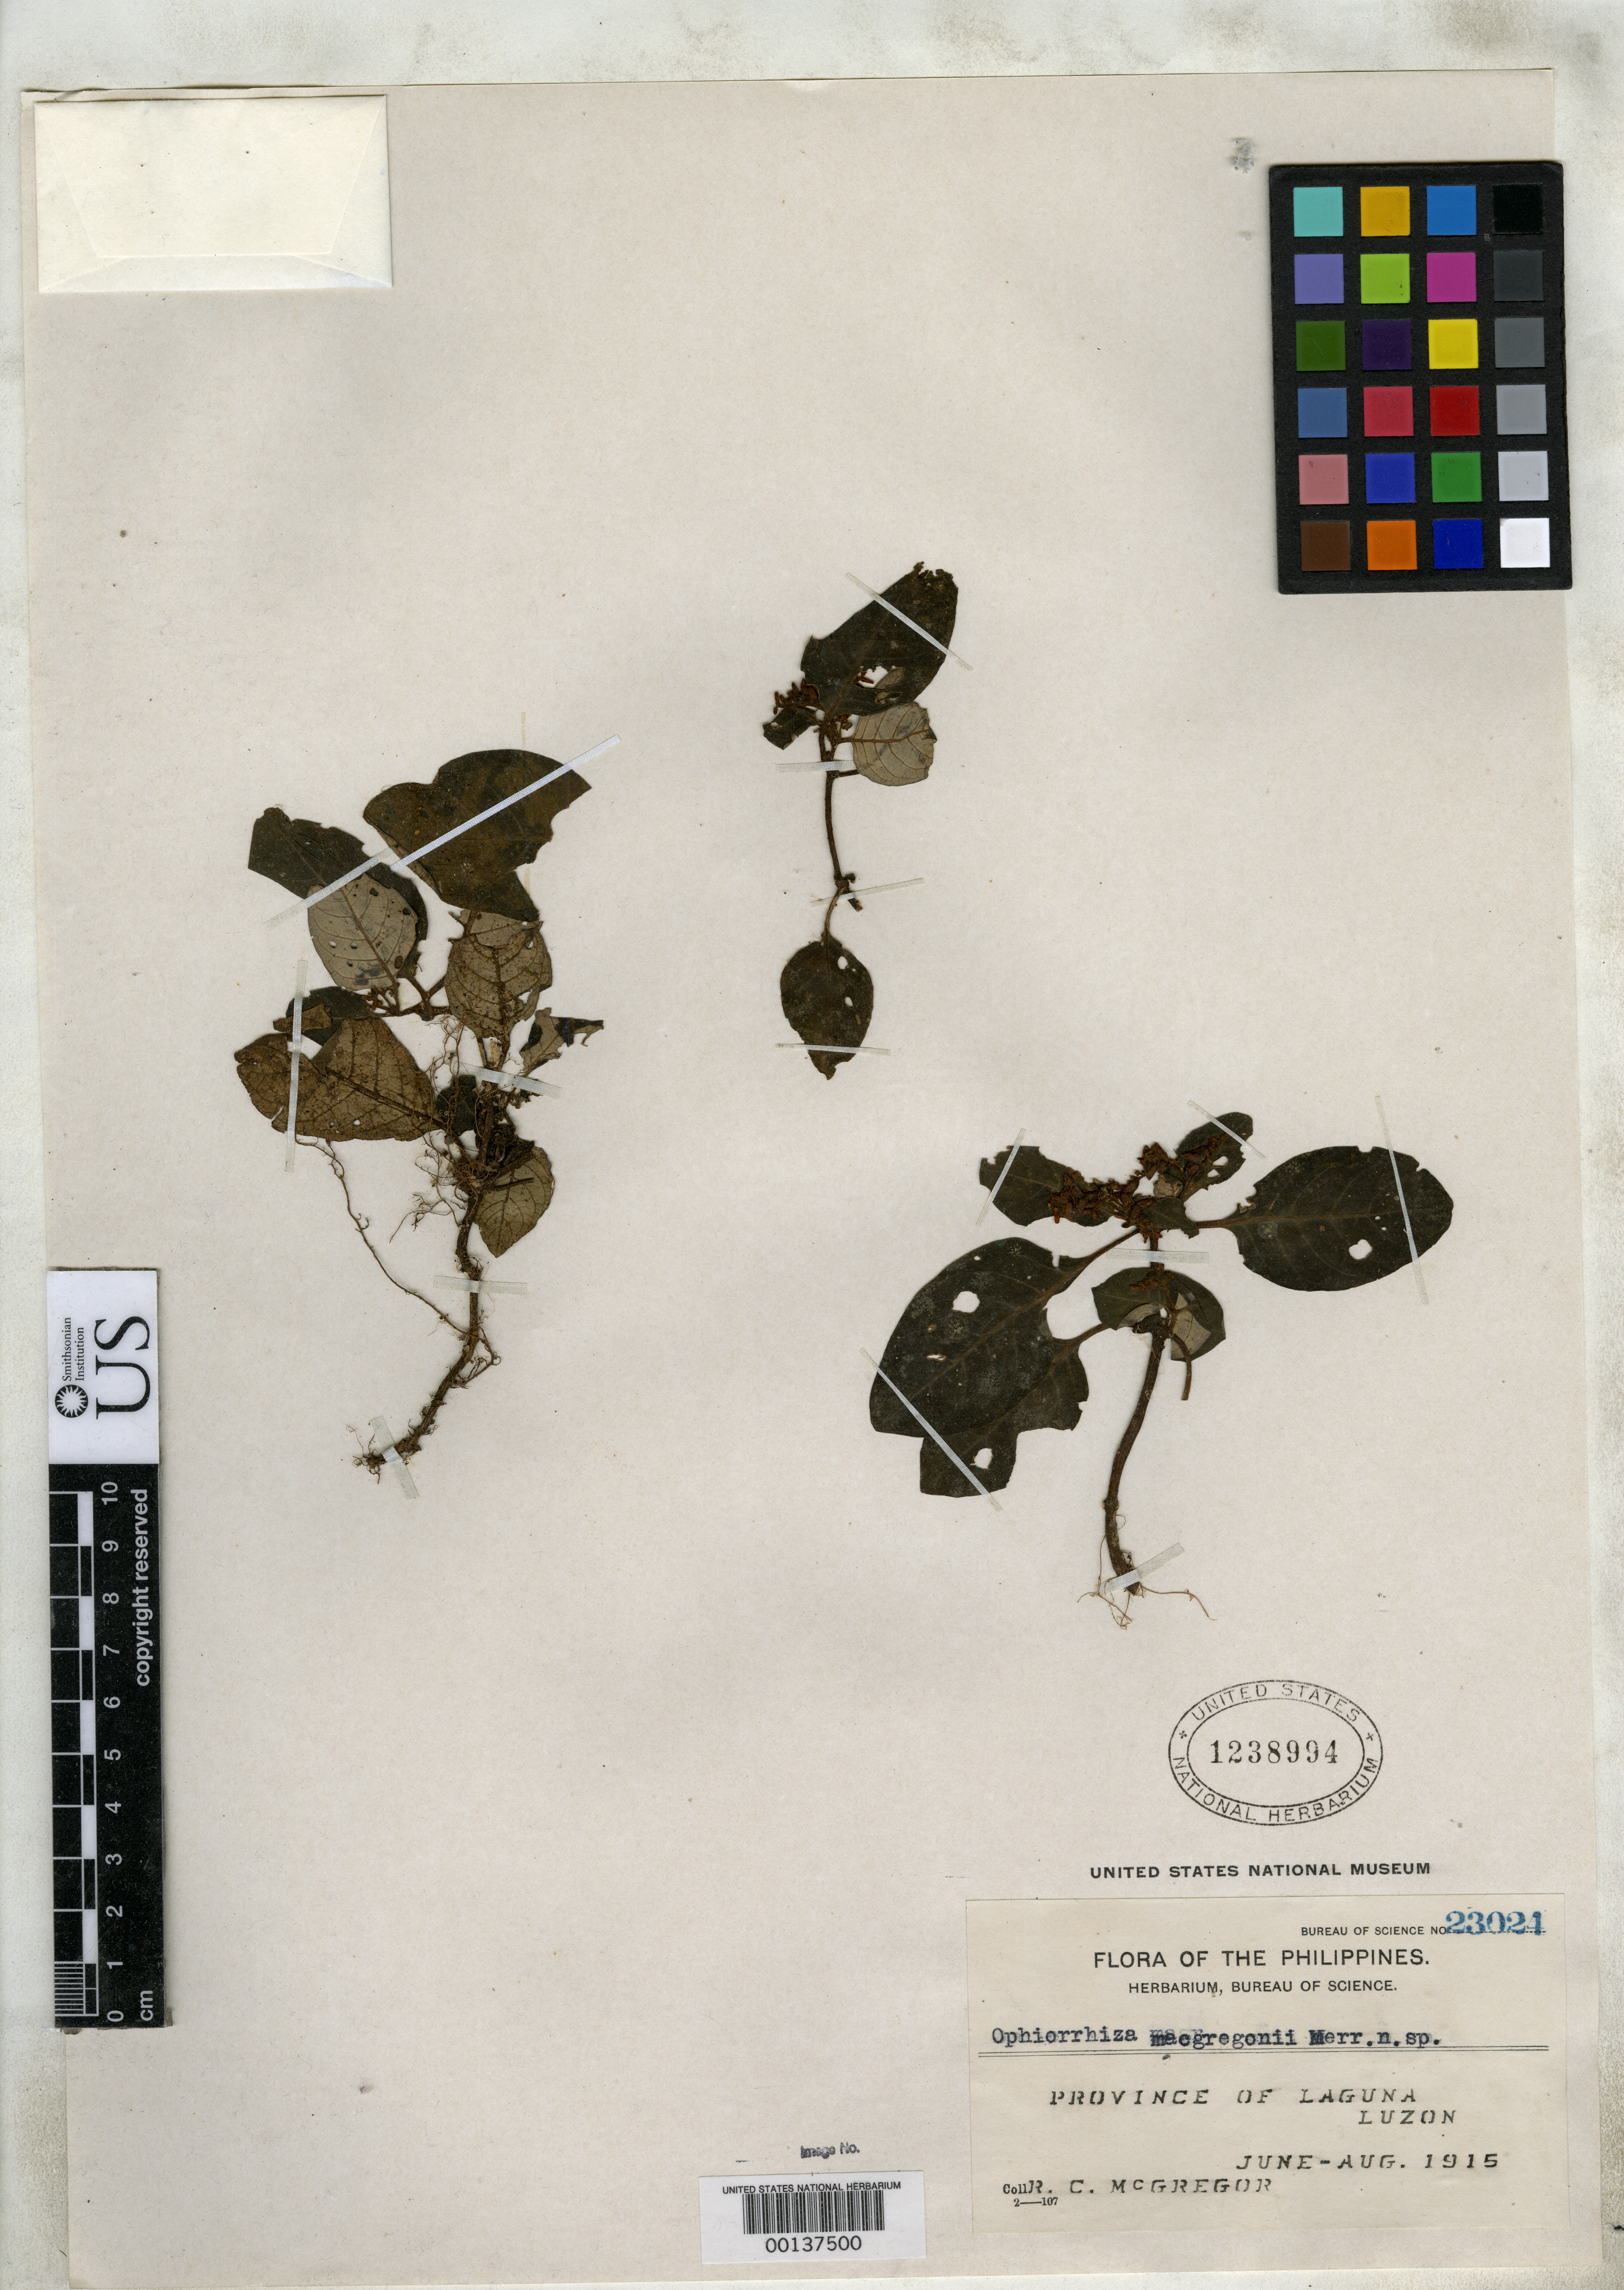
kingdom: Plantae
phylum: Tracheophyta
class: Magnoliopsida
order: Gentianales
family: Rubiaceae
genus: Ophiorrhiza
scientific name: Ophiorrhiza macgregorii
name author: Merr.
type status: Isotype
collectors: R. C. McGregor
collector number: Bur. Sci. 23024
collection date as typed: Jun 1915 to -- Aug 1915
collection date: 1915-06/1915-08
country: Philippines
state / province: Calabarzon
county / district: Laguna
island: Luzon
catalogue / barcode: US 1238994